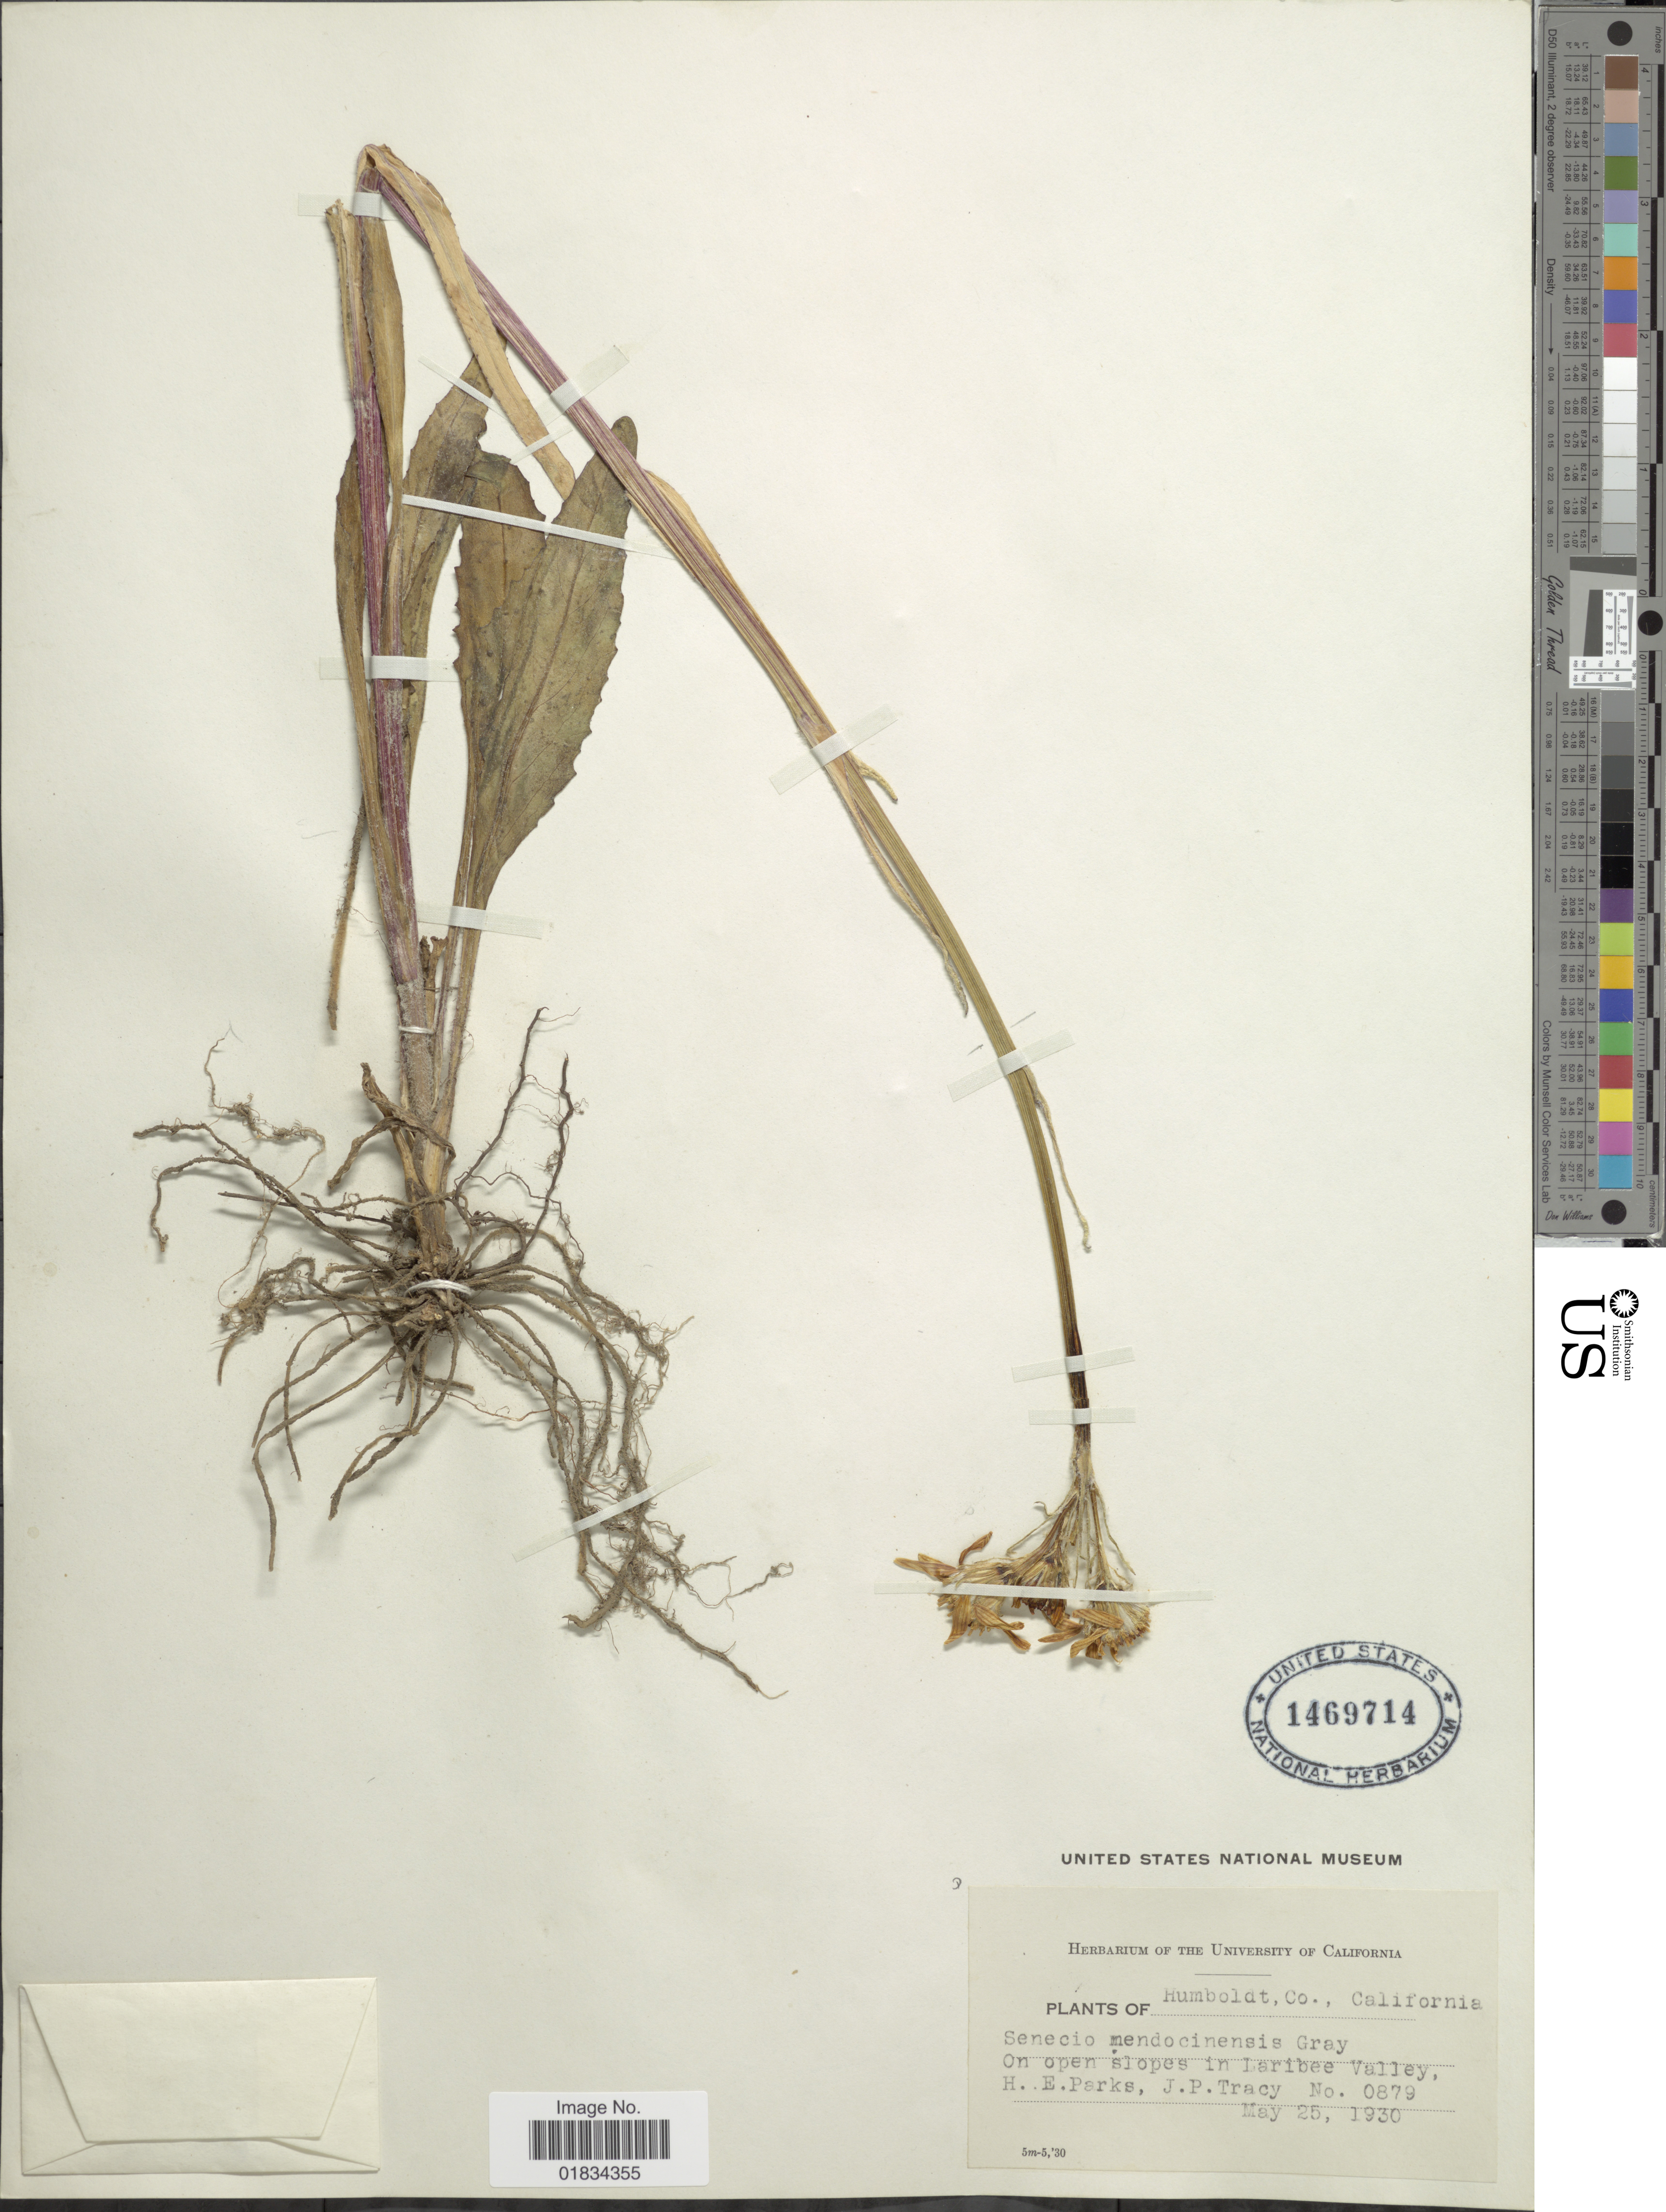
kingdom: Plantae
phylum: Tracheophyta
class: Magnoliopsida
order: Asterales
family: Asteraceae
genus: Senecio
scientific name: Senecio integerrimus var. major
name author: (A. Gray) Cronq.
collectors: H. E. Parks & J. Tracy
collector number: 0879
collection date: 1930-05-25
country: United States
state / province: California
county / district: Humboldt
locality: Humboldt Co. In open slopes in Laribee Valley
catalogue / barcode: US 1469714